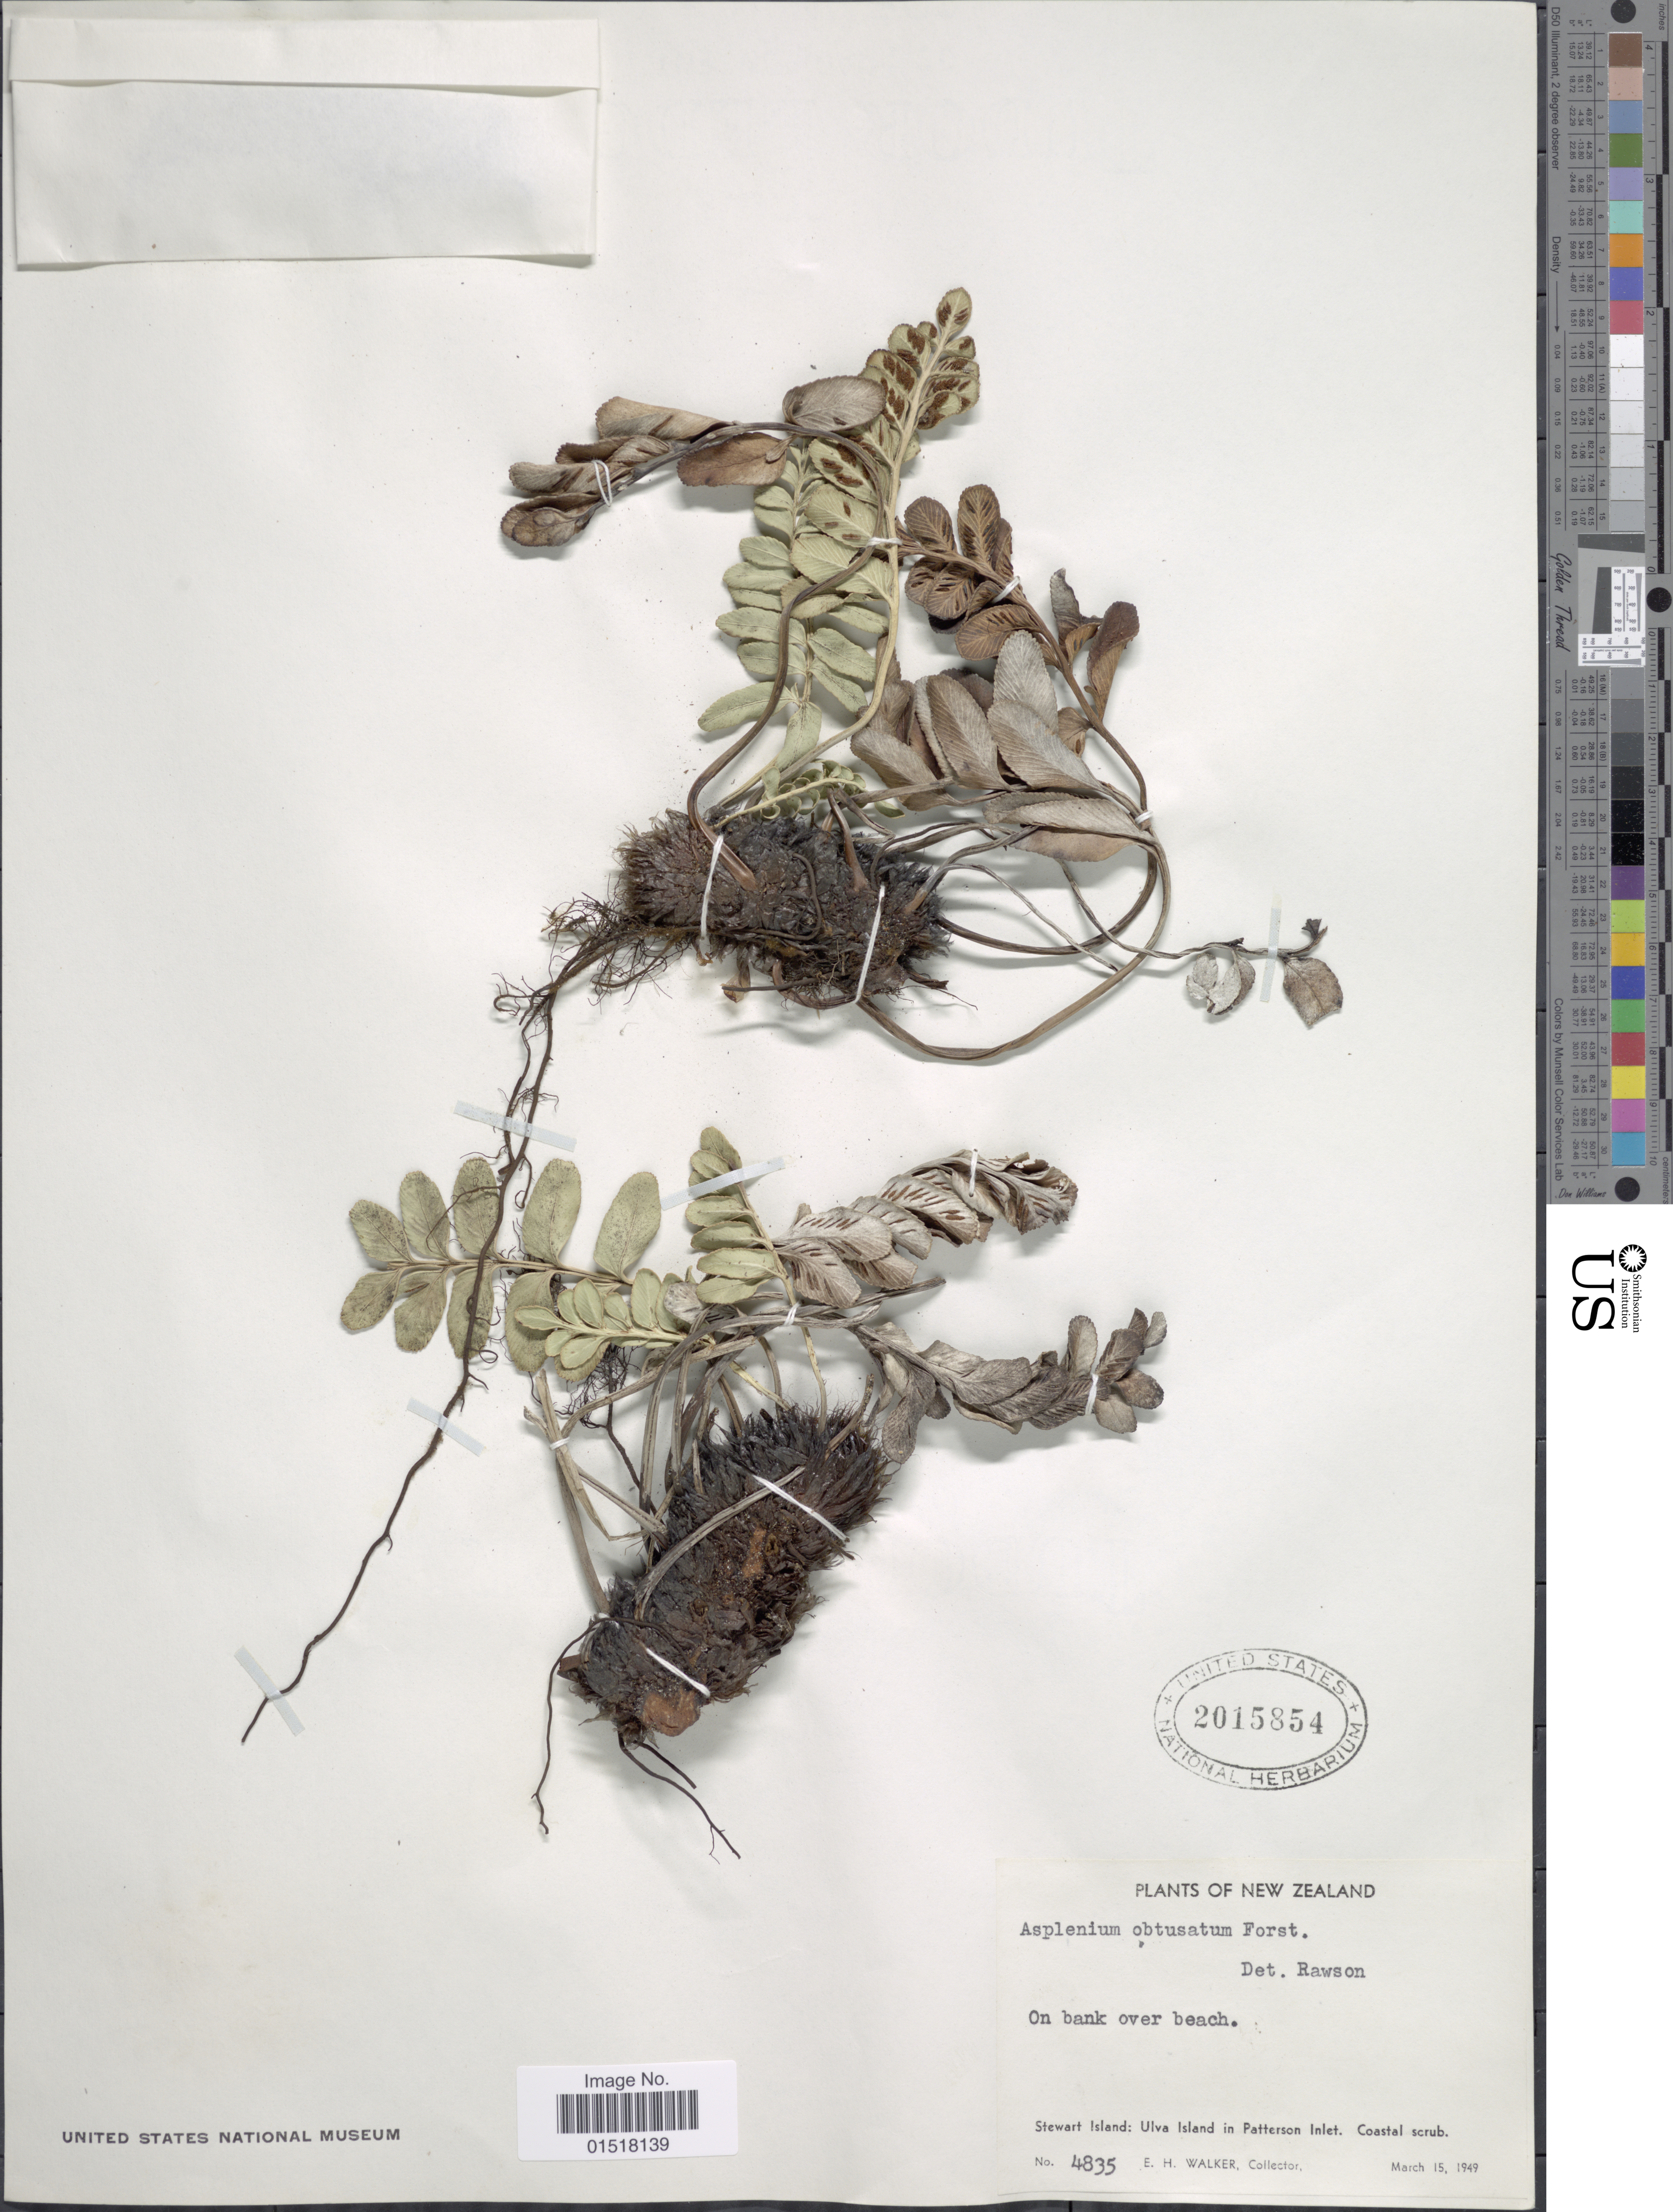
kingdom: Plantae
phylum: Tracheophyta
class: Polypodiopsida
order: Polypodiales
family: Aspleniaceae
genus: Asplenium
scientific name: Asplenium obtusatum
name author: G. Forst.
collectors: E. H. Walker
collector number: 4835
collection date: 1949-03-15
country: New Zealand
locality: Stewart Island: Ulva Island in Patterson Inlet.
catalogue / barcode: US 2015854